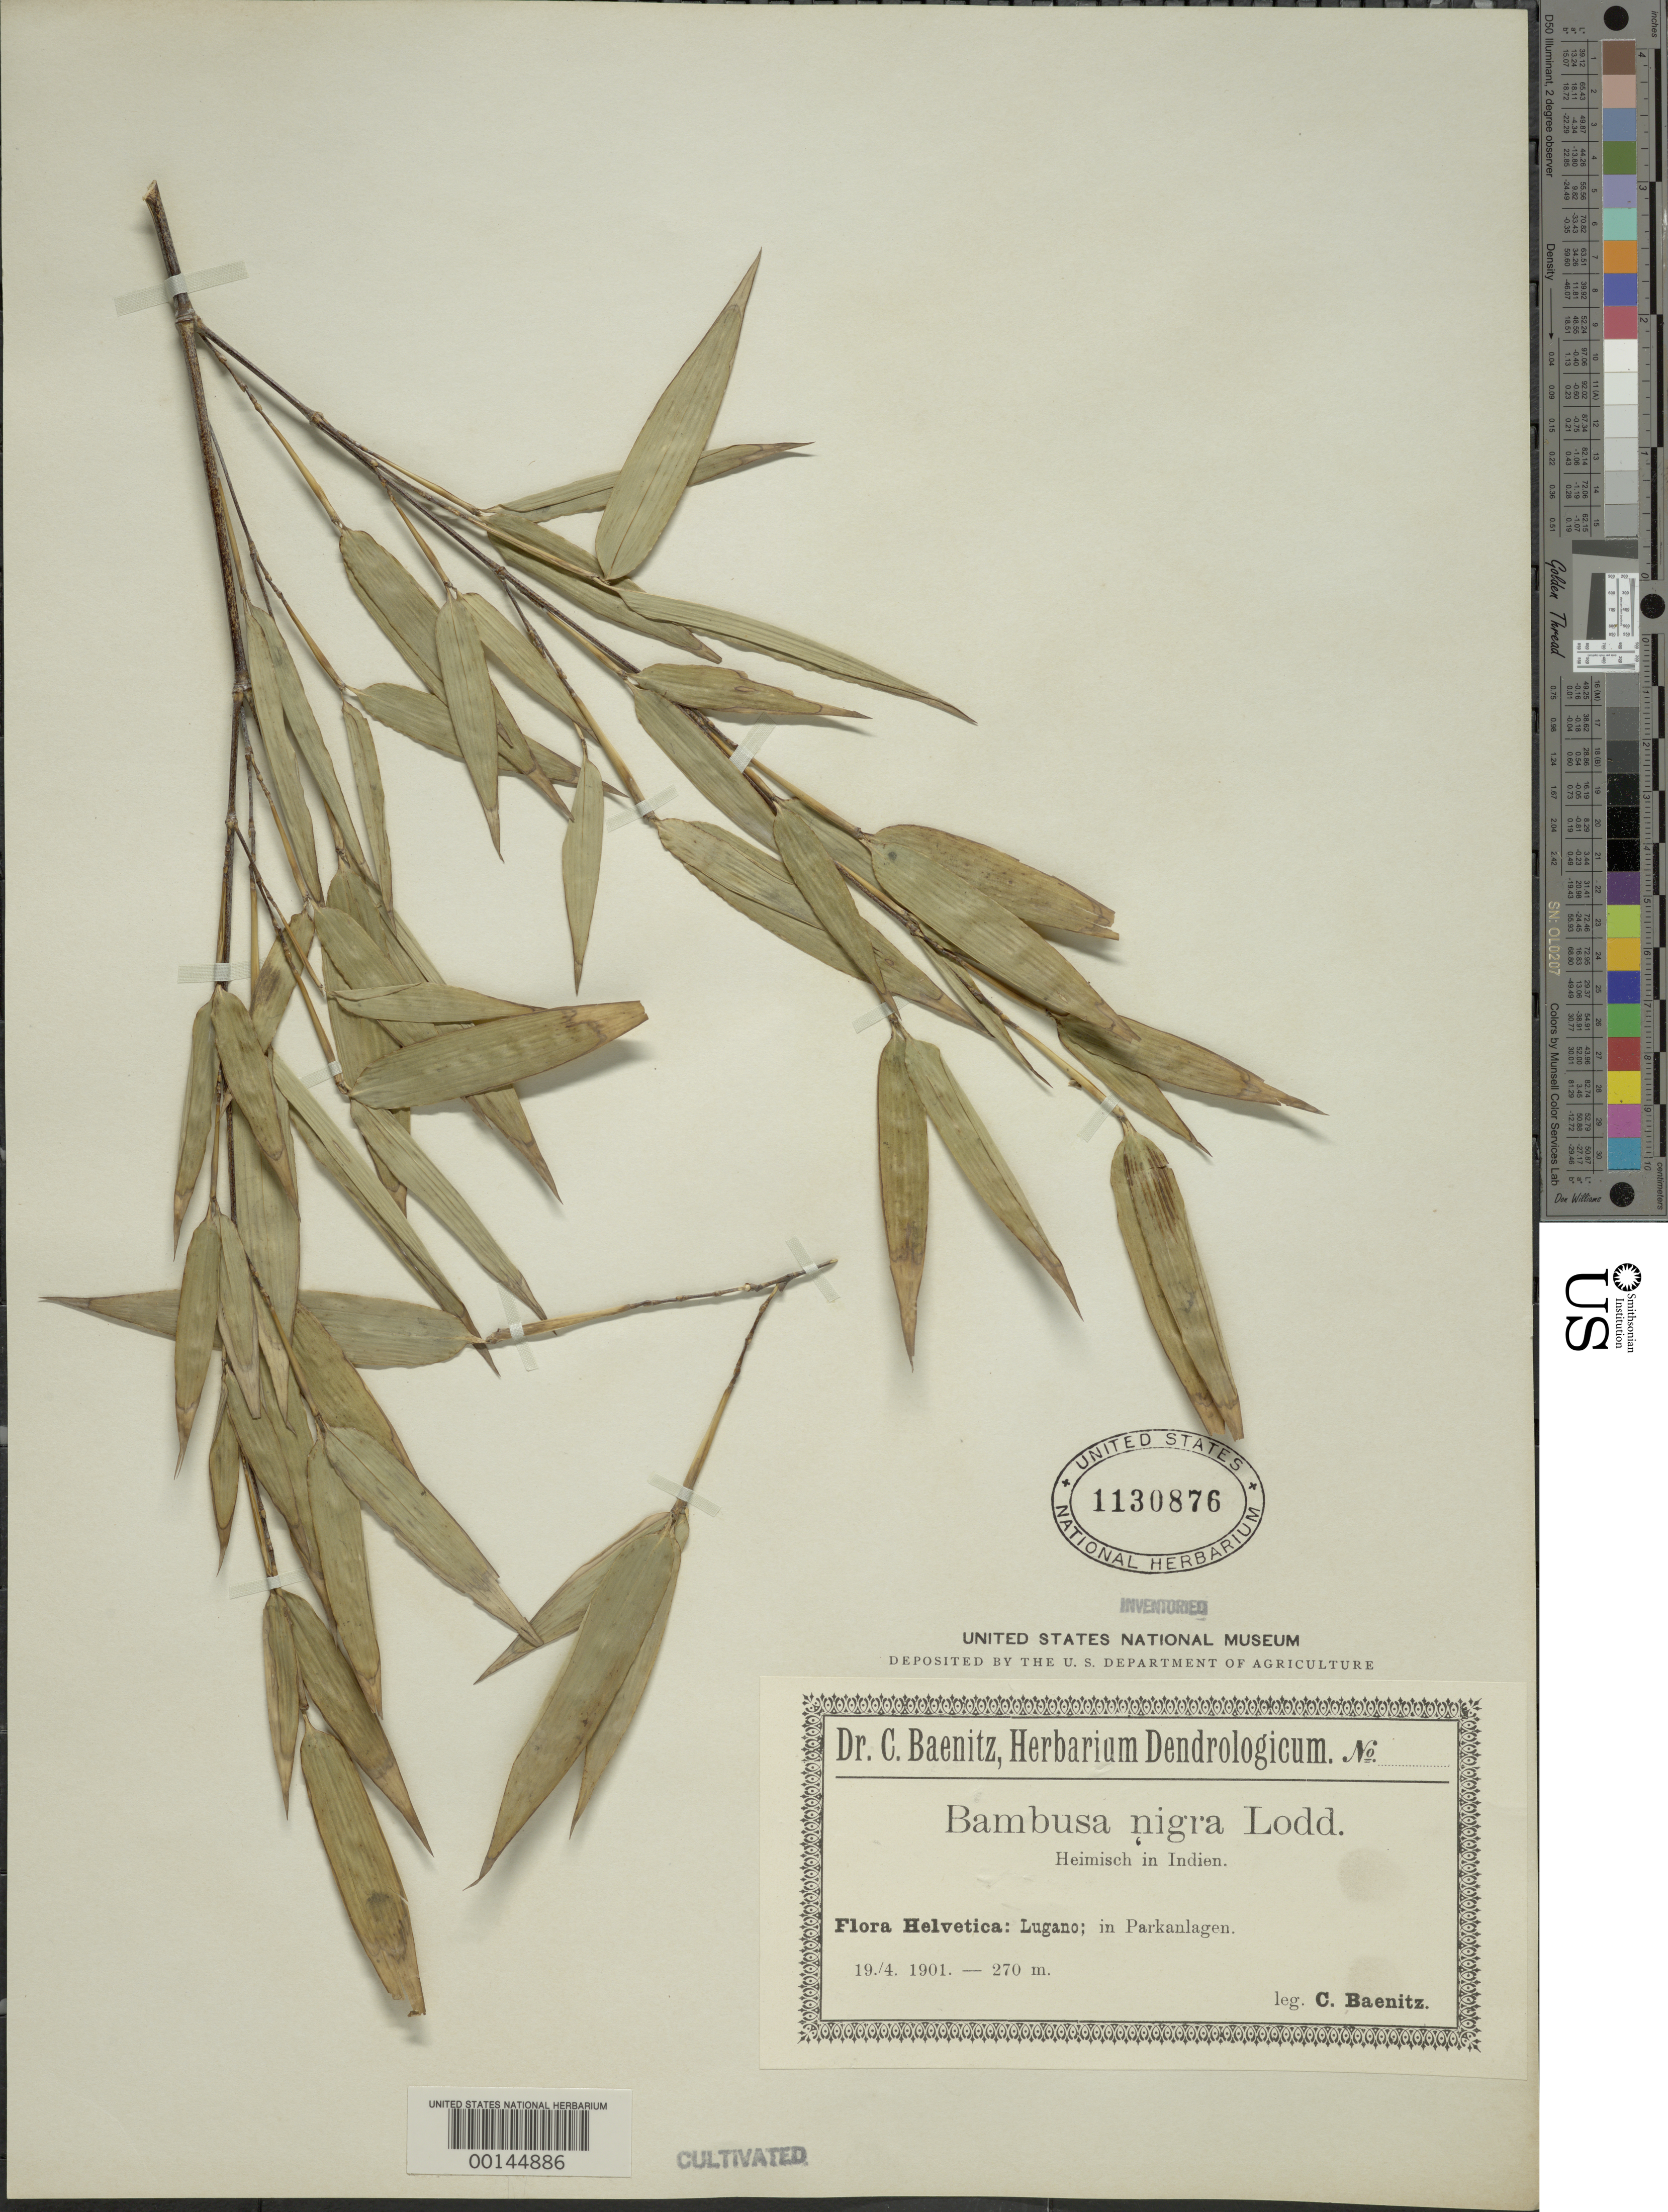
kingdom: Plantae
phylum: Tracheophyta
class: Liliopsida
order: Poales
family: Poaceae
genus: Phyllostachys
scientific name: Phyllostachys nigra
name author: (Lodd. ex Lindl.) Munro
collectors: C. G. Baenitz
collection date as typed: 19 Apr 1901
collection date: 1901-04-19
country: Switzerland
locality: Helvetica, lugano, parkanlangen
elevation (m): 270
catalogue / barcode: US 1130876